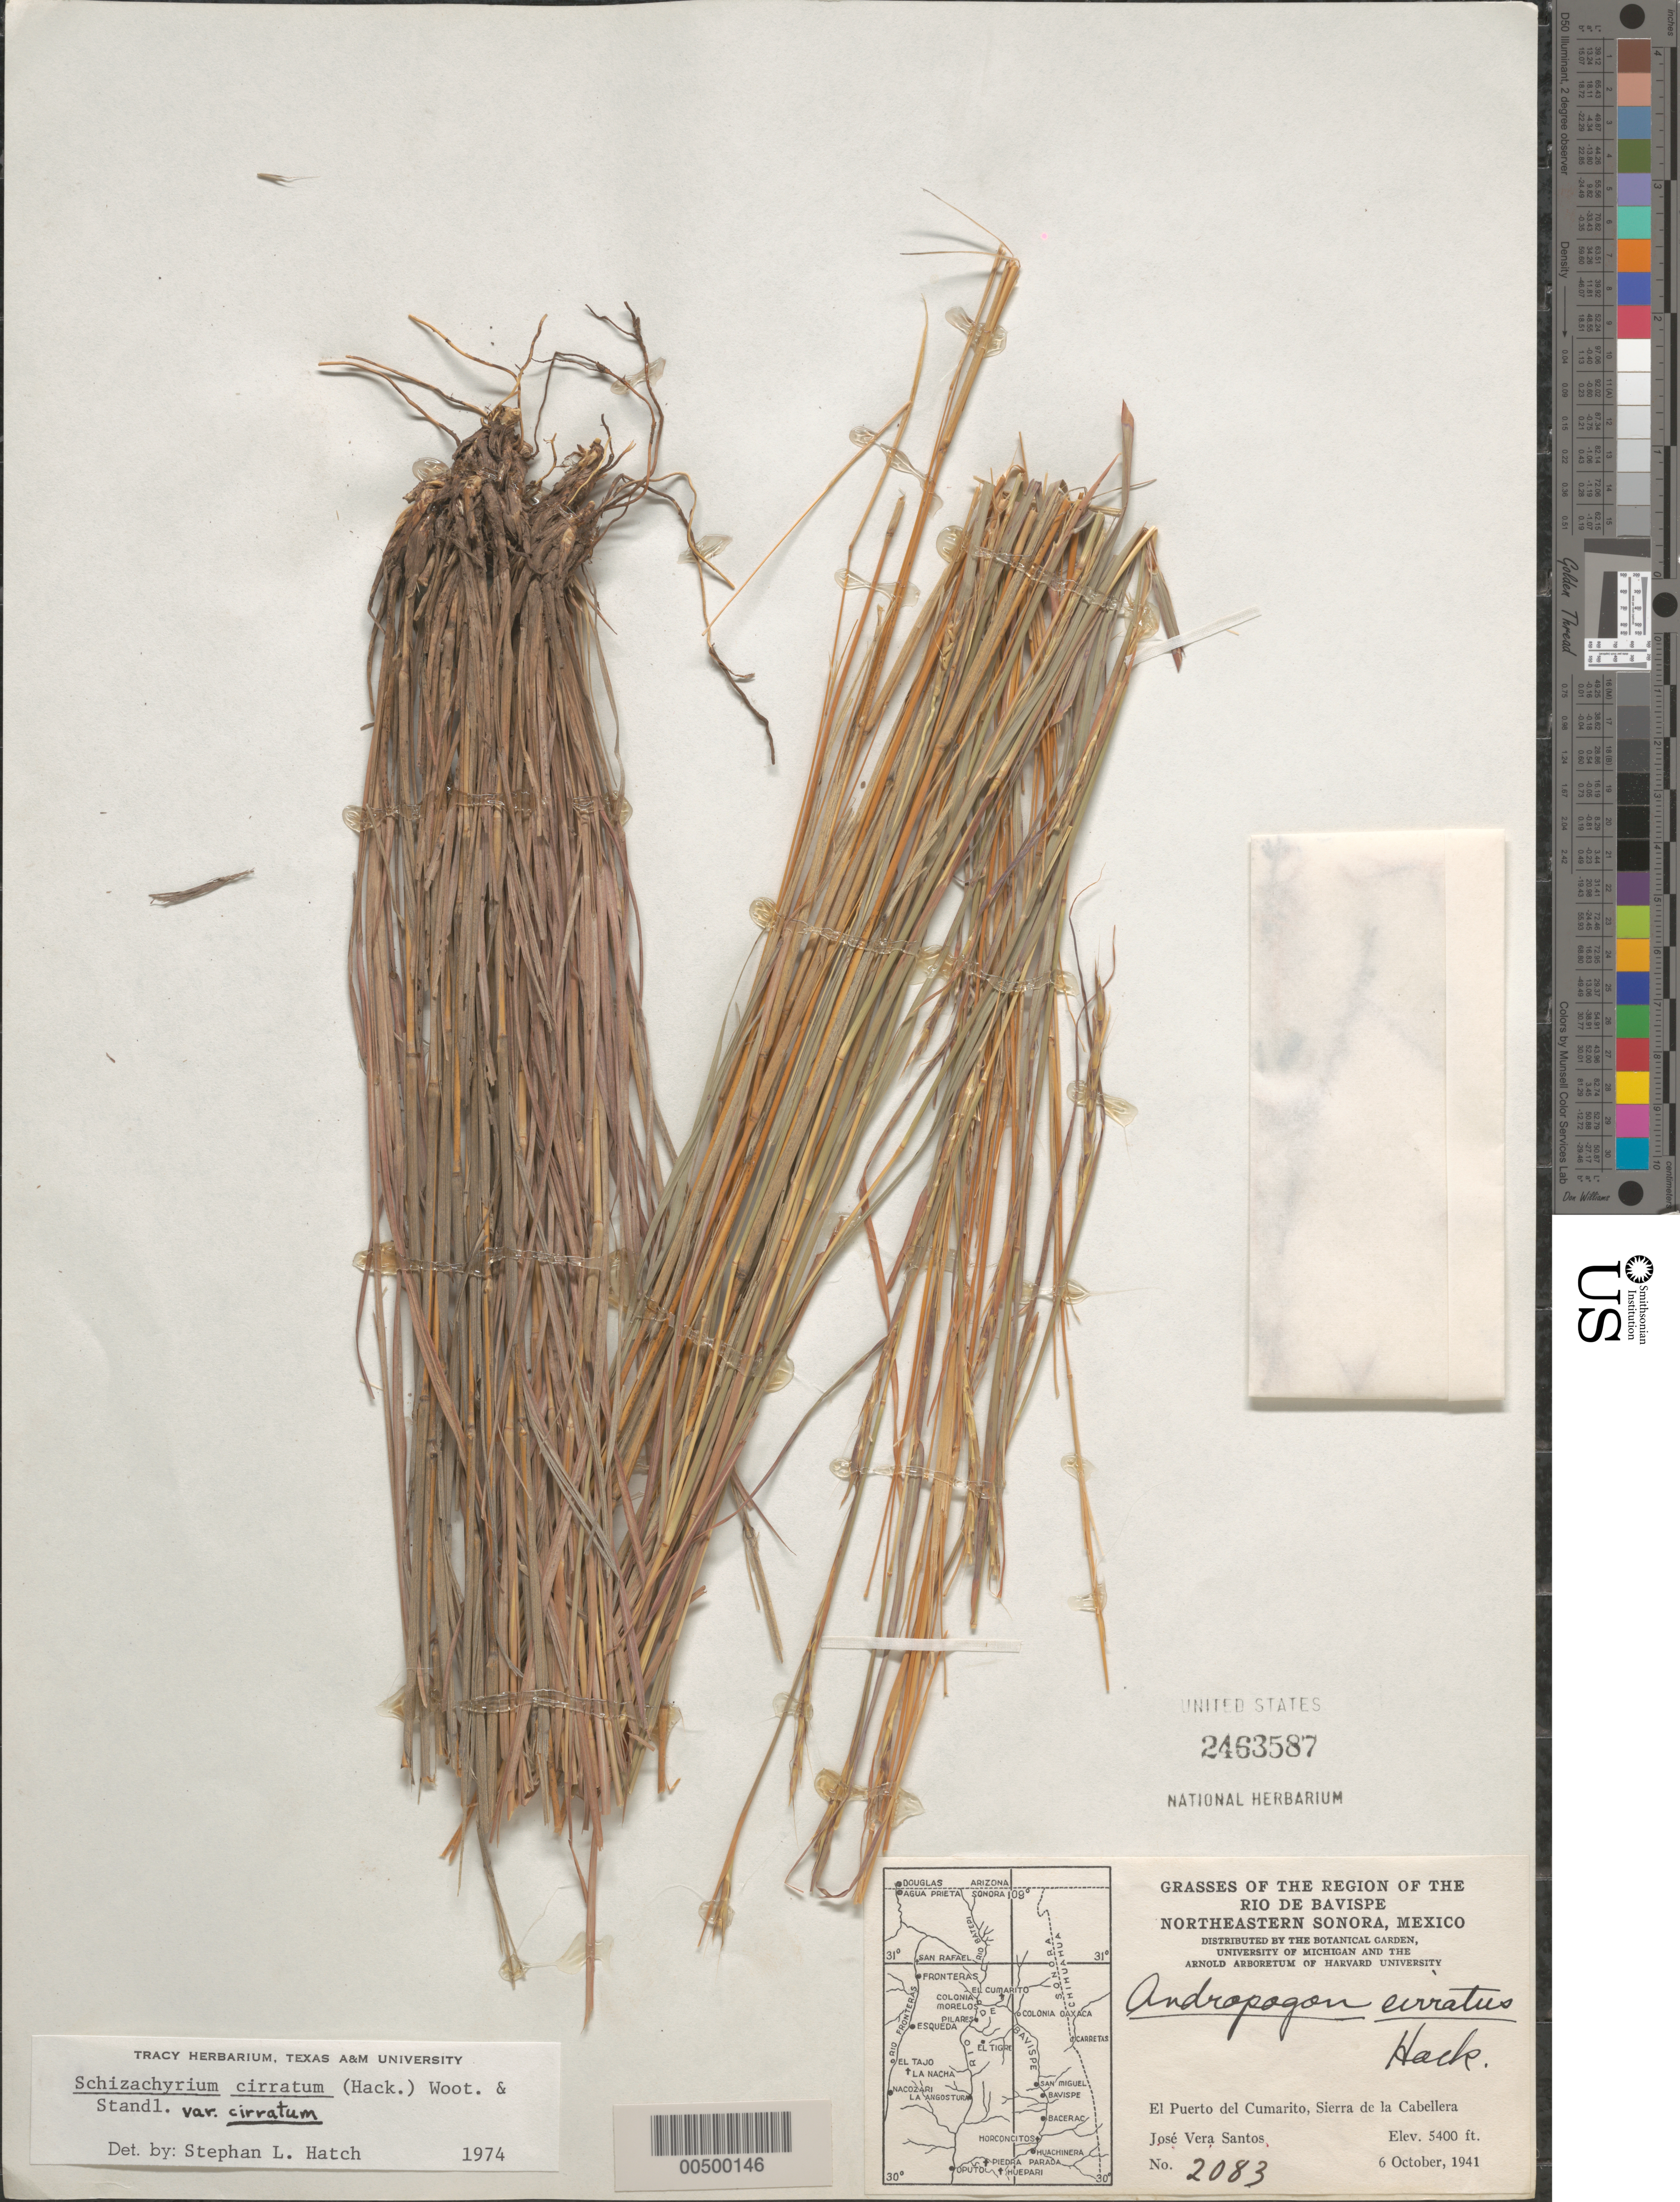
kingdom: Plantae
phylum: Tracheophyta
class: Liliopsida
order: Poales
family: Poaceae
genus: Schizachyrium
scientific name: Schizachyrium cirratum var. cirratum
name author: (Hack.) Wooton & Standl.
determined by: Hatch, S. L.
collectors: J. V. Santos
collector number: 2083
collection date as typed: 6 Oct 1941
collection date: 1941-10-06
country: Mexico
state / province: Sonora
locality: Region of the Rio de Bavispe, NE Sonora, El Puerto del Cumarito, Sierra de la Cabellera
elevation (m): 1646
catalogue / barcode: US 2463587